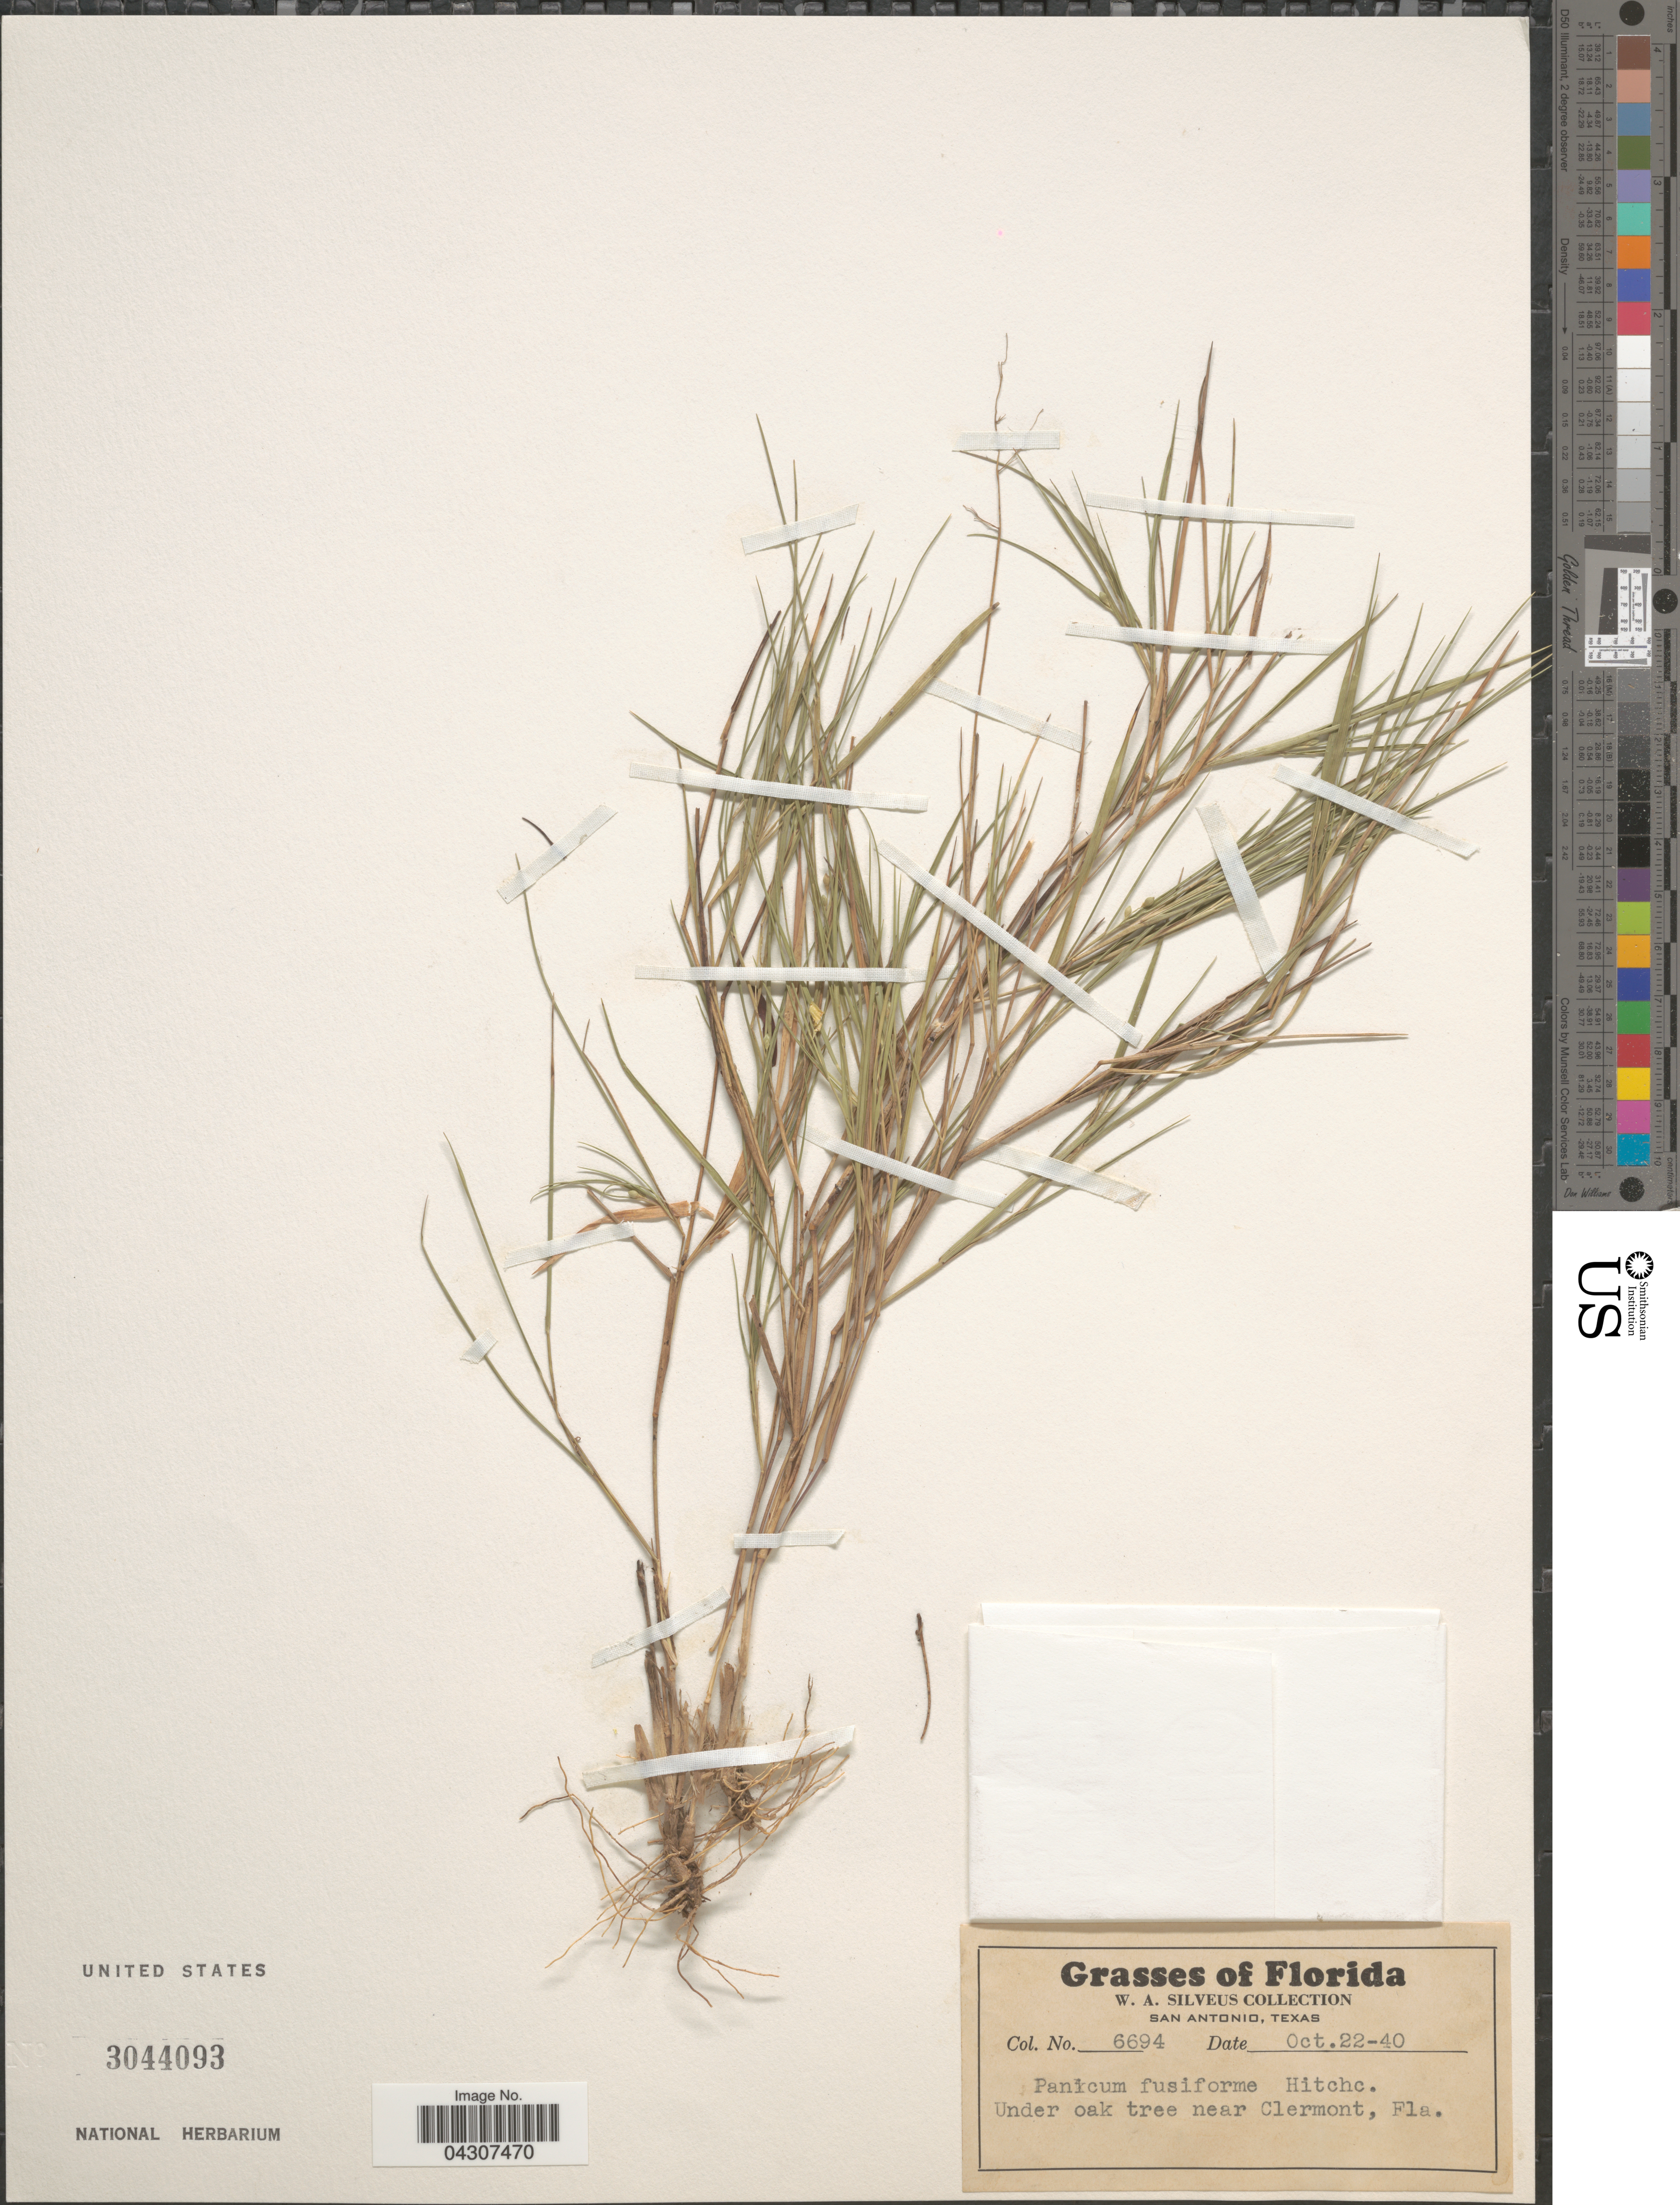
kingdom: Plantae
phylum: Tracheophyta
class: Liliopsida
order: Poales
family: Poaceae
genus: Dichanthelium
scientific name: Dichanthelium aciculare var. ramosum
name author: (Griseb.) Davidse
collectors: W. Silveus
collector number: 6694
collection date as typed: Transcribed d/m/y: 22/10/40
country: United States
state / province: Florida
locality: Under oak tree near Clermont.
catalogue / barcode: US 3044093